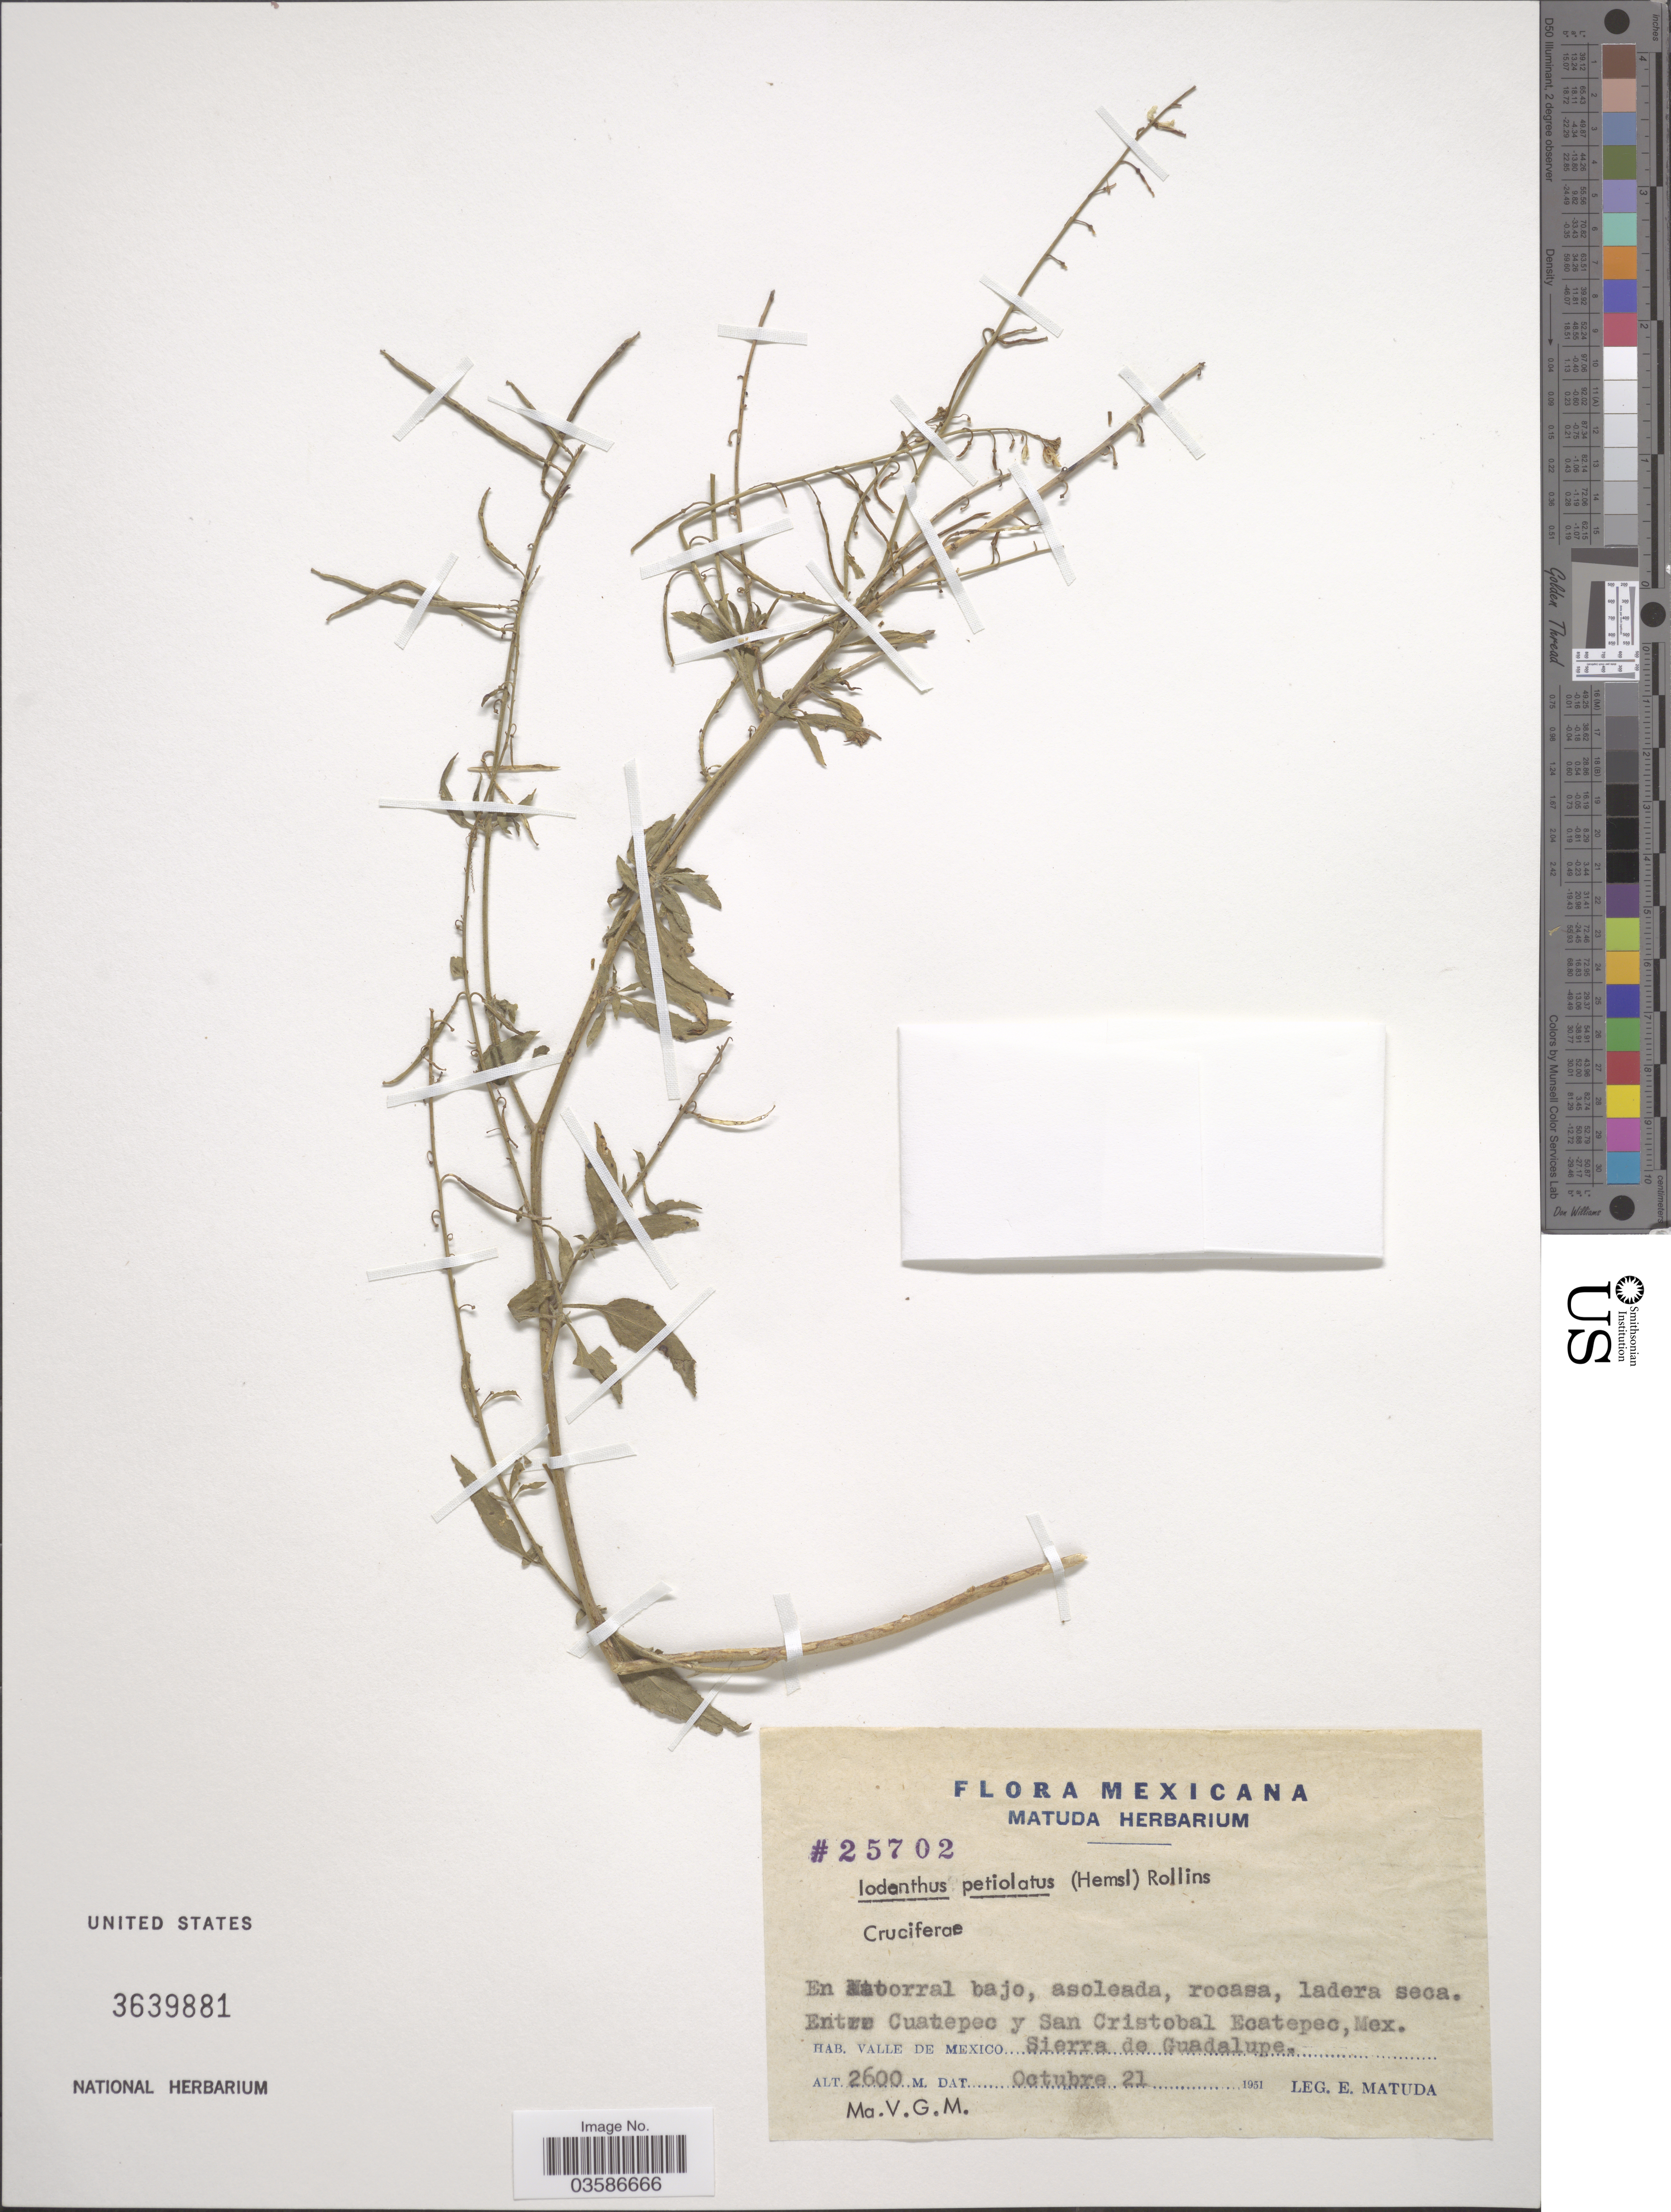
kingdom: Plantae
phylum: Tracheophyta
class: Magnoliopsida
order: Brassicales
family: Brassicaceae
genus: Iodanthus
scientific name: Iodanthus petiolatus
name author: (Hemsl.) Rollins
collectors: E. Matuda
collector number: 25702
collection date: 1951-10-21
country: Mexico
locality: Entre Cuatepec y San Cristobal Ecatepec. Valle de Mexico. Sierra de Guadalupe.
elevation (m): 2600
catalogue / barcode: US 3639881